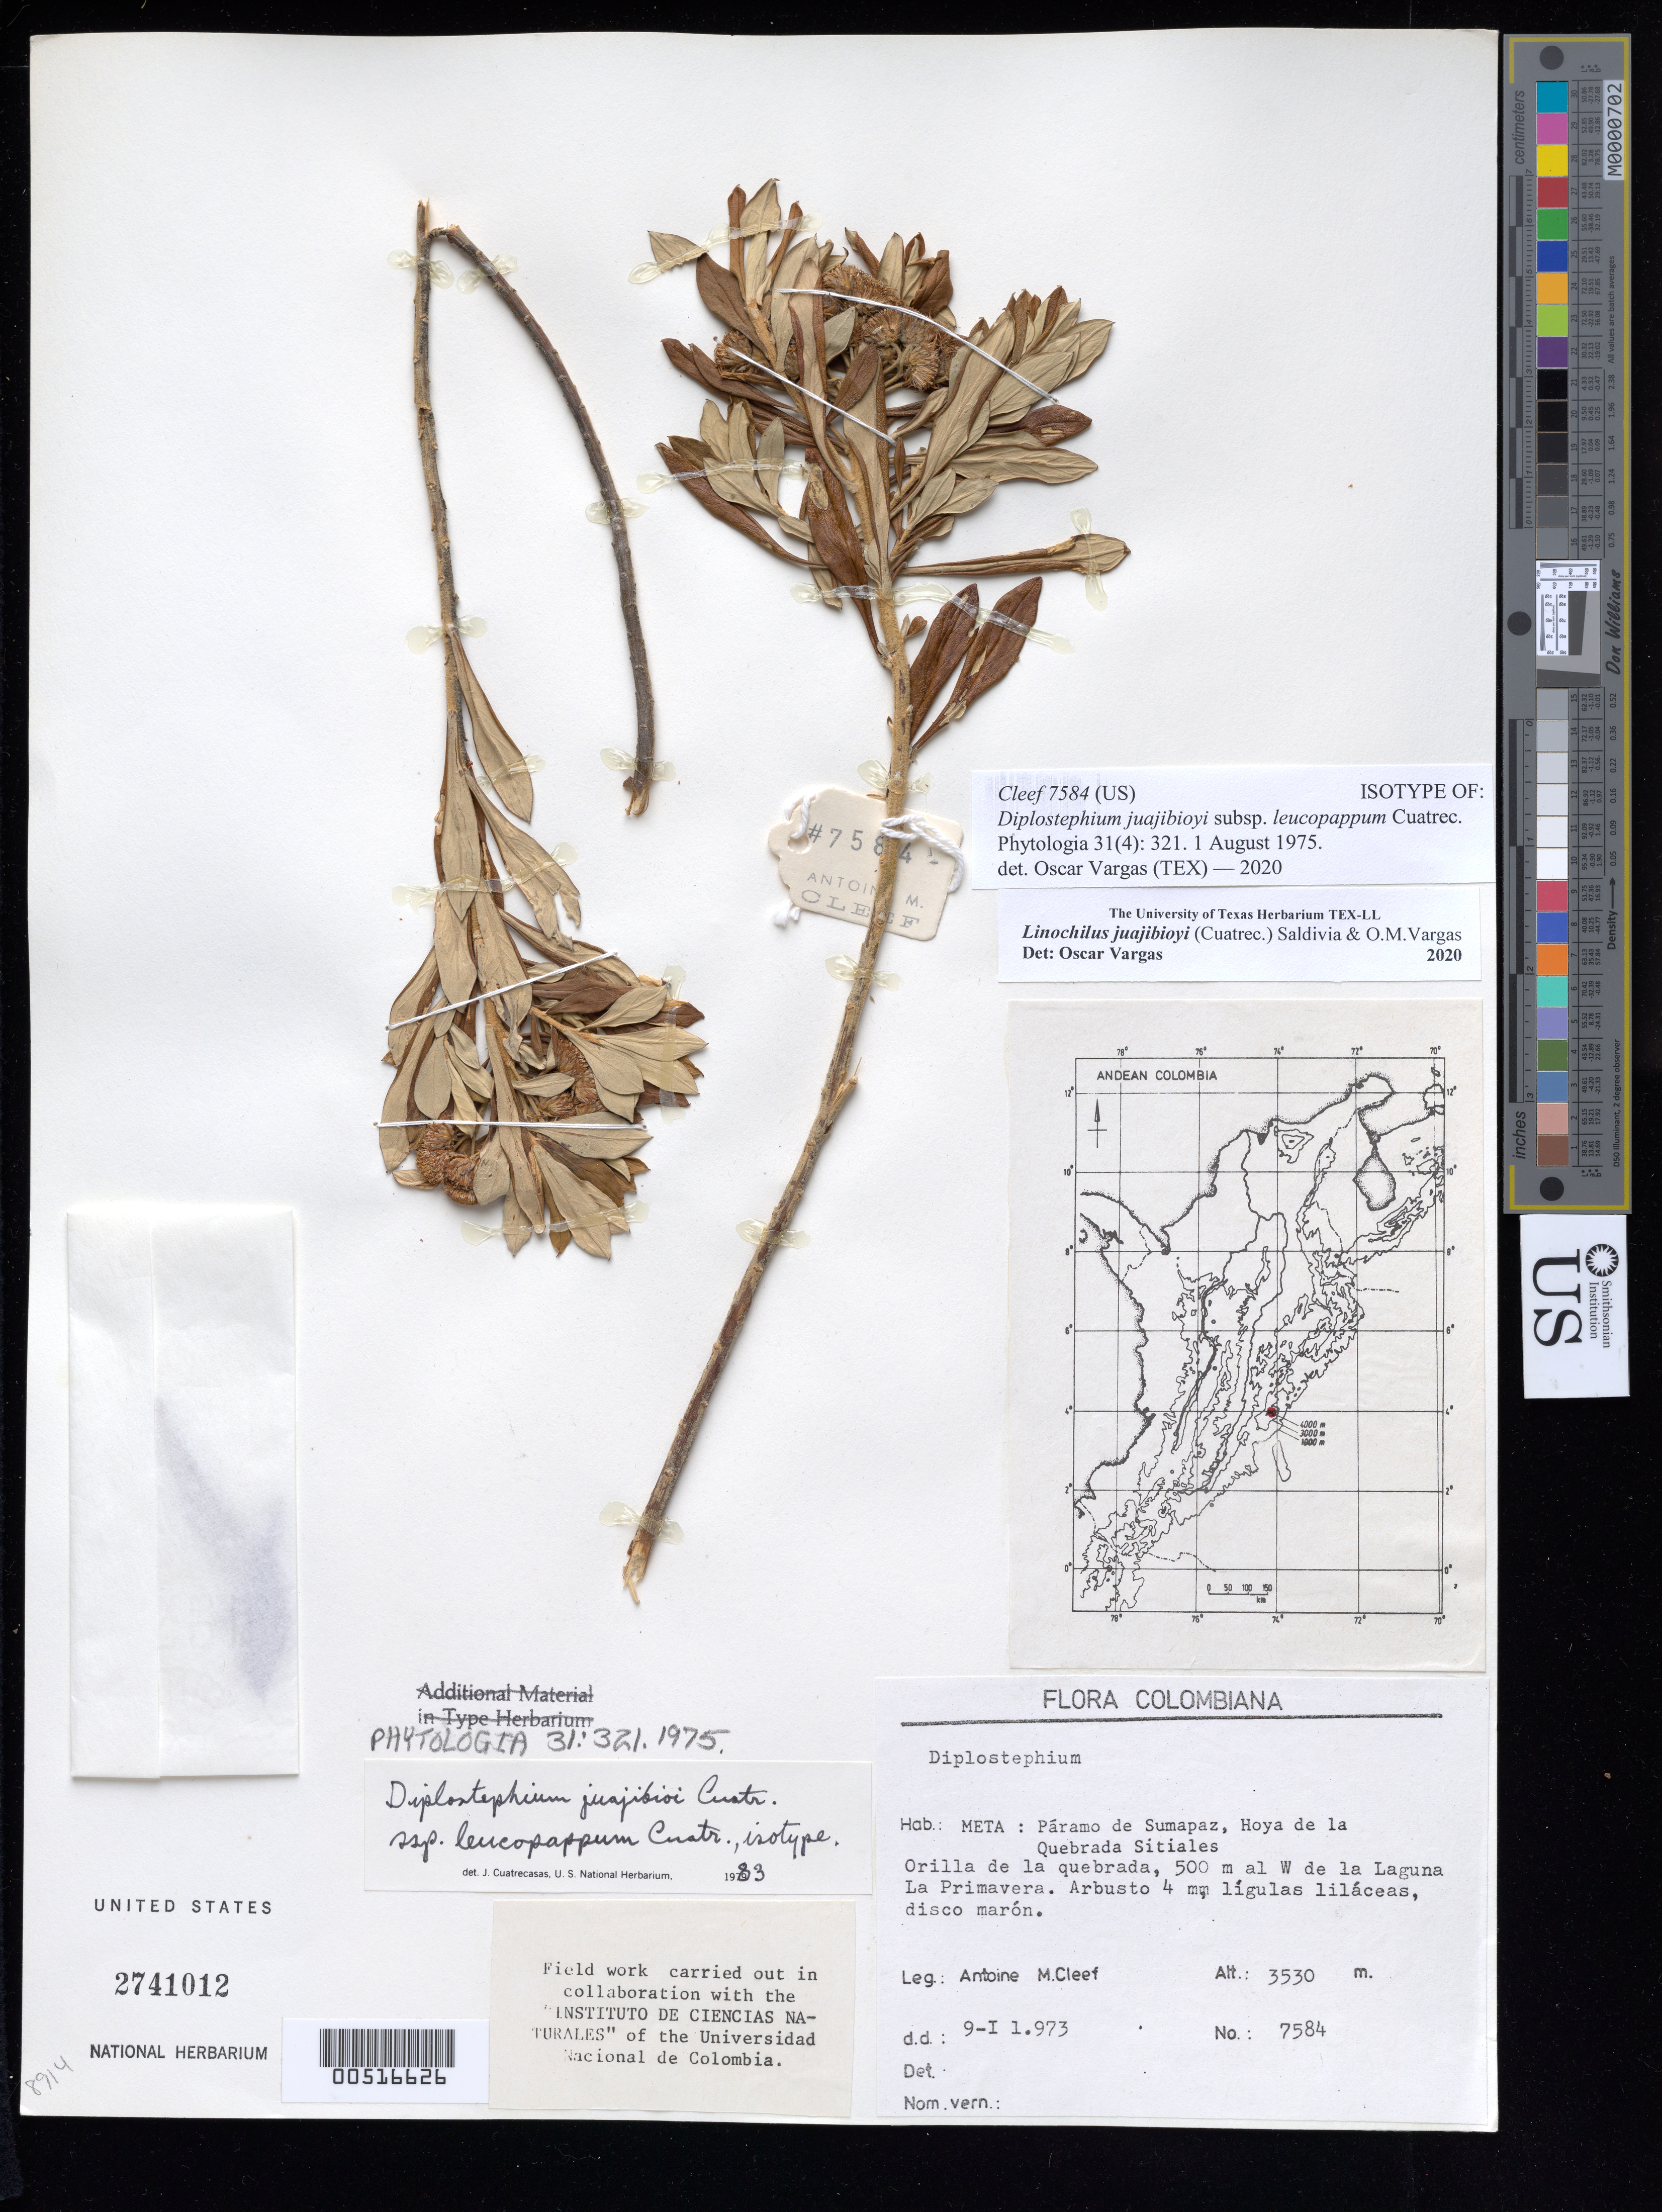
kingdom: Plantae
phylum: Tracheophyta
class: Magnoliopsida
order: Asterales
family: Asteraceae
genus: Diplostephium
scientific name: Diplostephium juajibioyi subsp. leucopappum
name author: Cuatrec.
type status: Isotype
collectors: A. M. Cleef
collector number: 7584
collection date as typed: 09 Jan 1973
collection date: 1973-01-09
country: Colombia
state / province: Cundinamarca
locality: Meta: Páramo de Sumapaz, Hoya de La Quebrada Sitiales.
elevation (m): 3530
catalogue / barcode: US 2741012